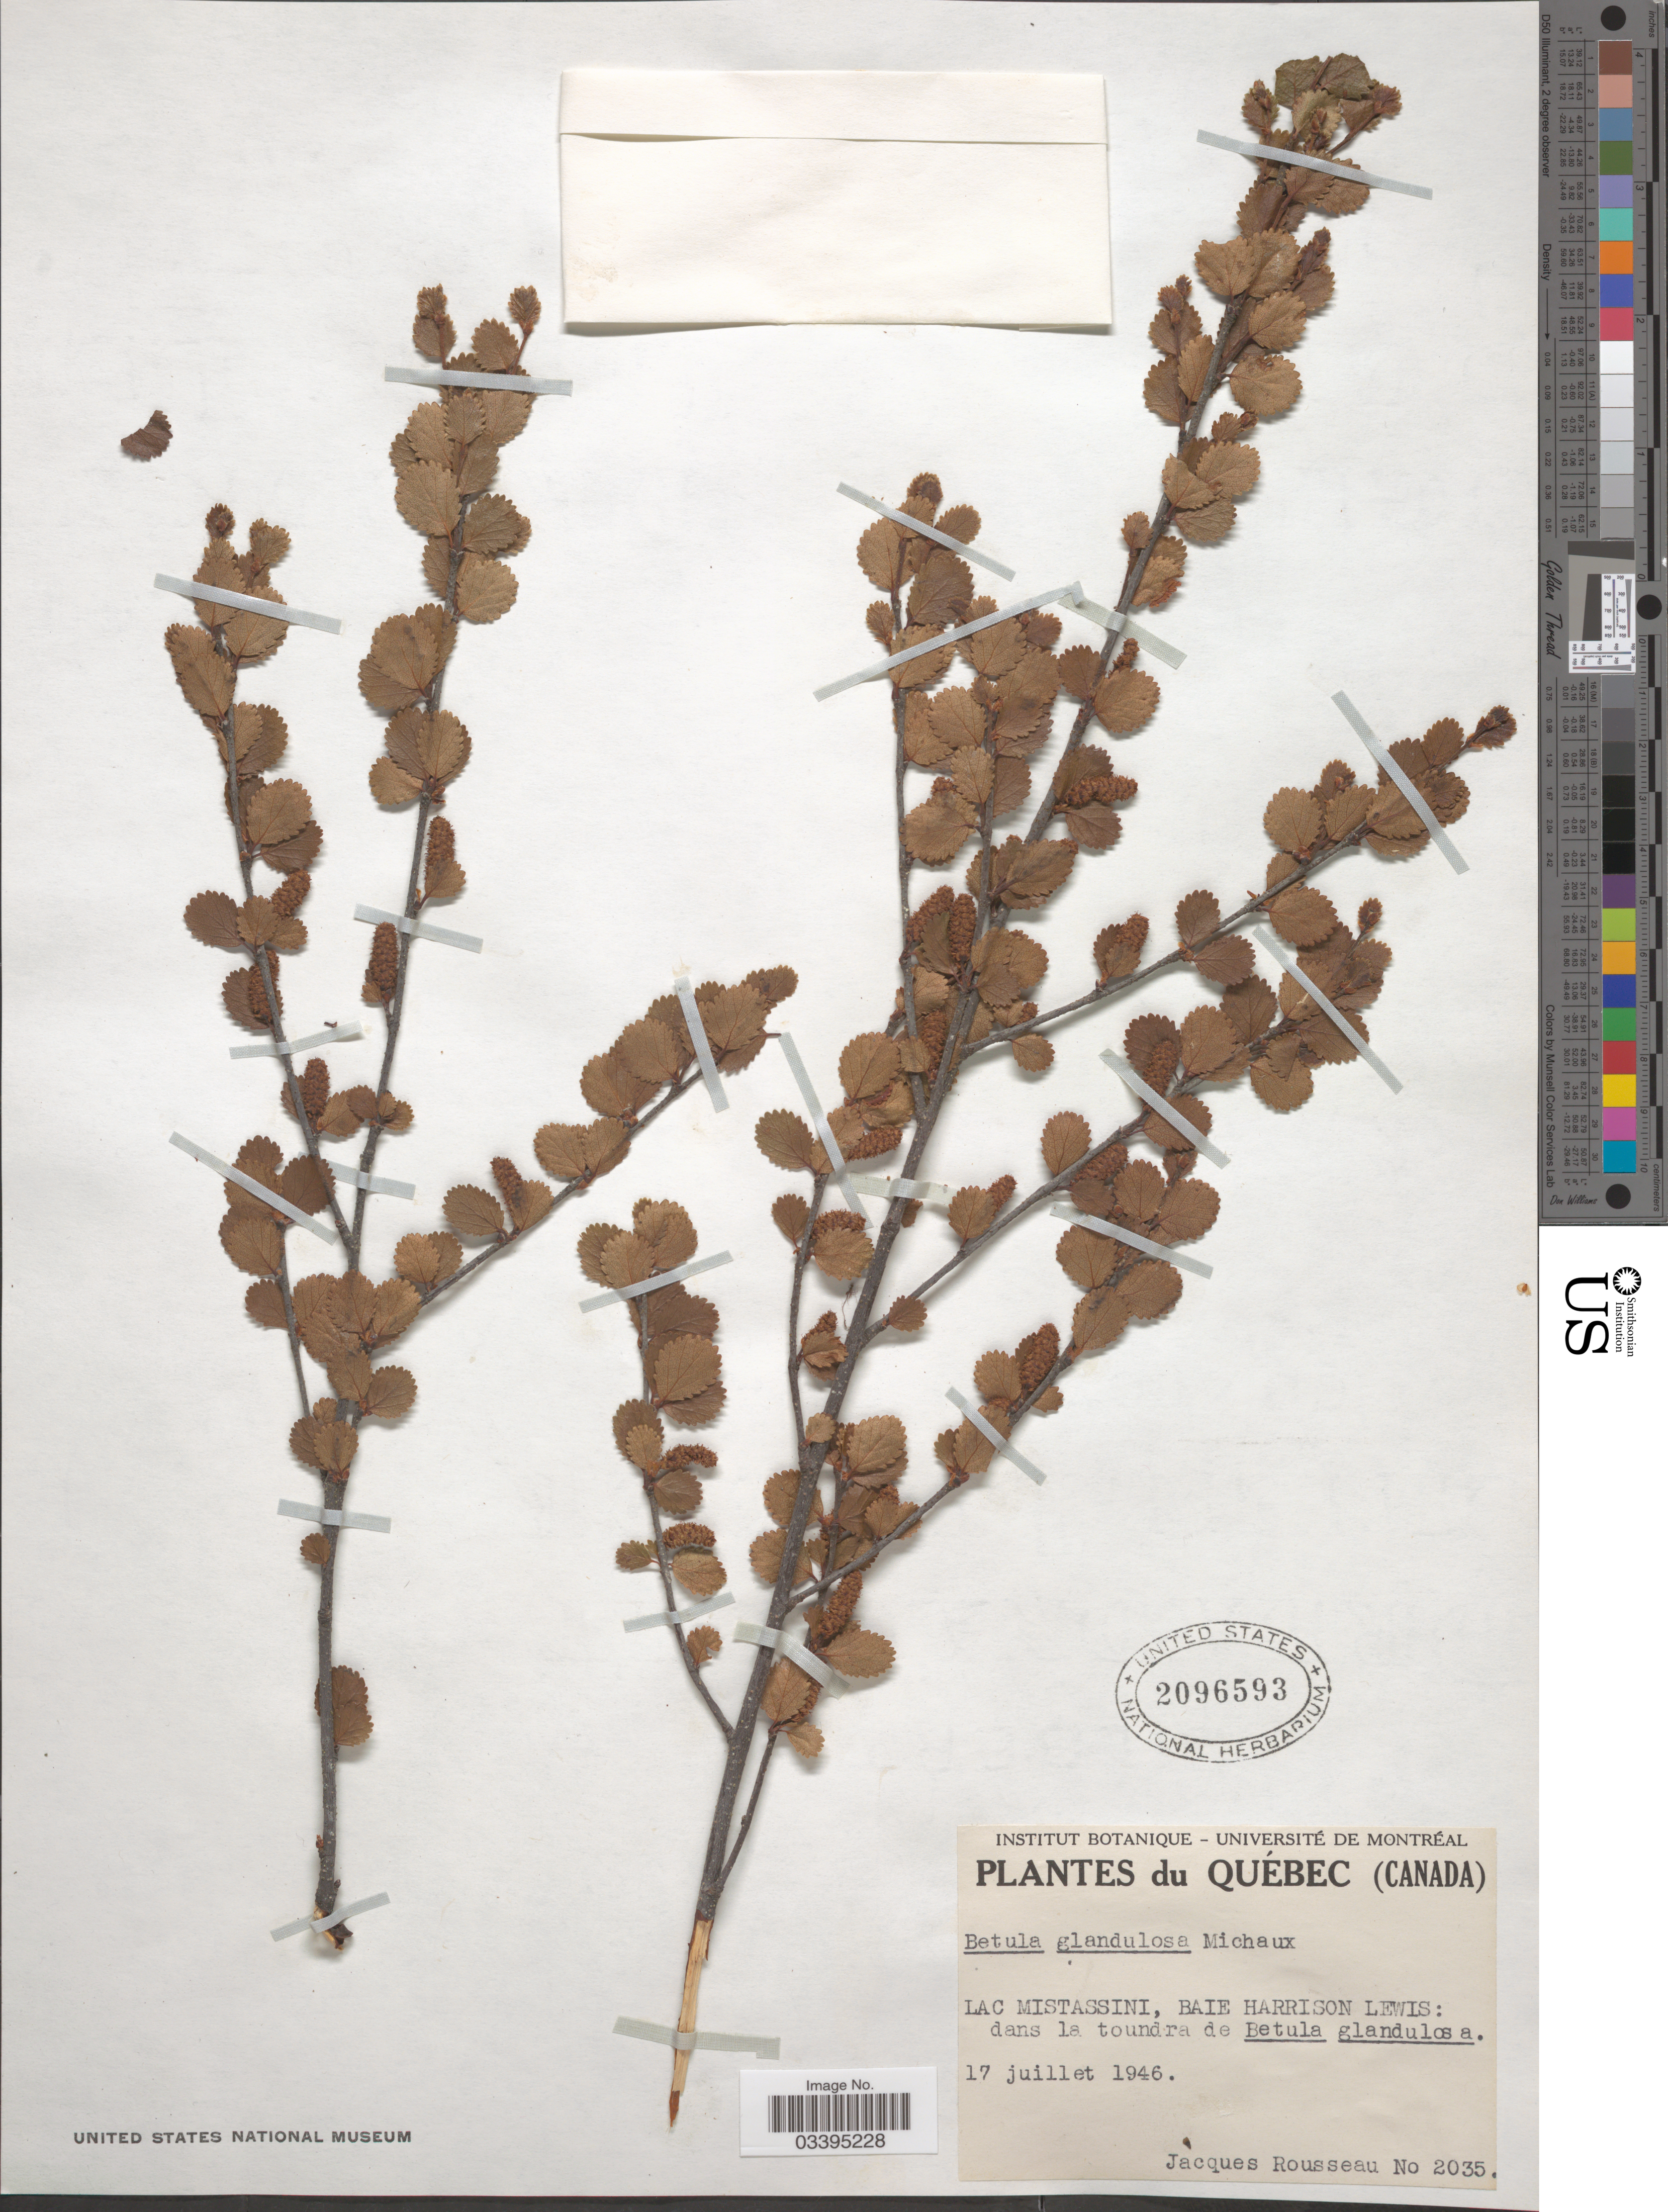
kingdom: Plantae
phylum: Tracheophyta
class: Magnoliopsida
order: Fagales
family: Betulaceae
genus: Betula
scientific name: Betula glandulosa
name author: Michx.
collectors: J. Rousseau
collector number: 2035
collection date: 1946-07-17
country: Canada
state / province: Quebec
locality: Lac Mistassini, Baie Harrison Lewis: dans la toundra.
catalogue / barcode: US 2096593